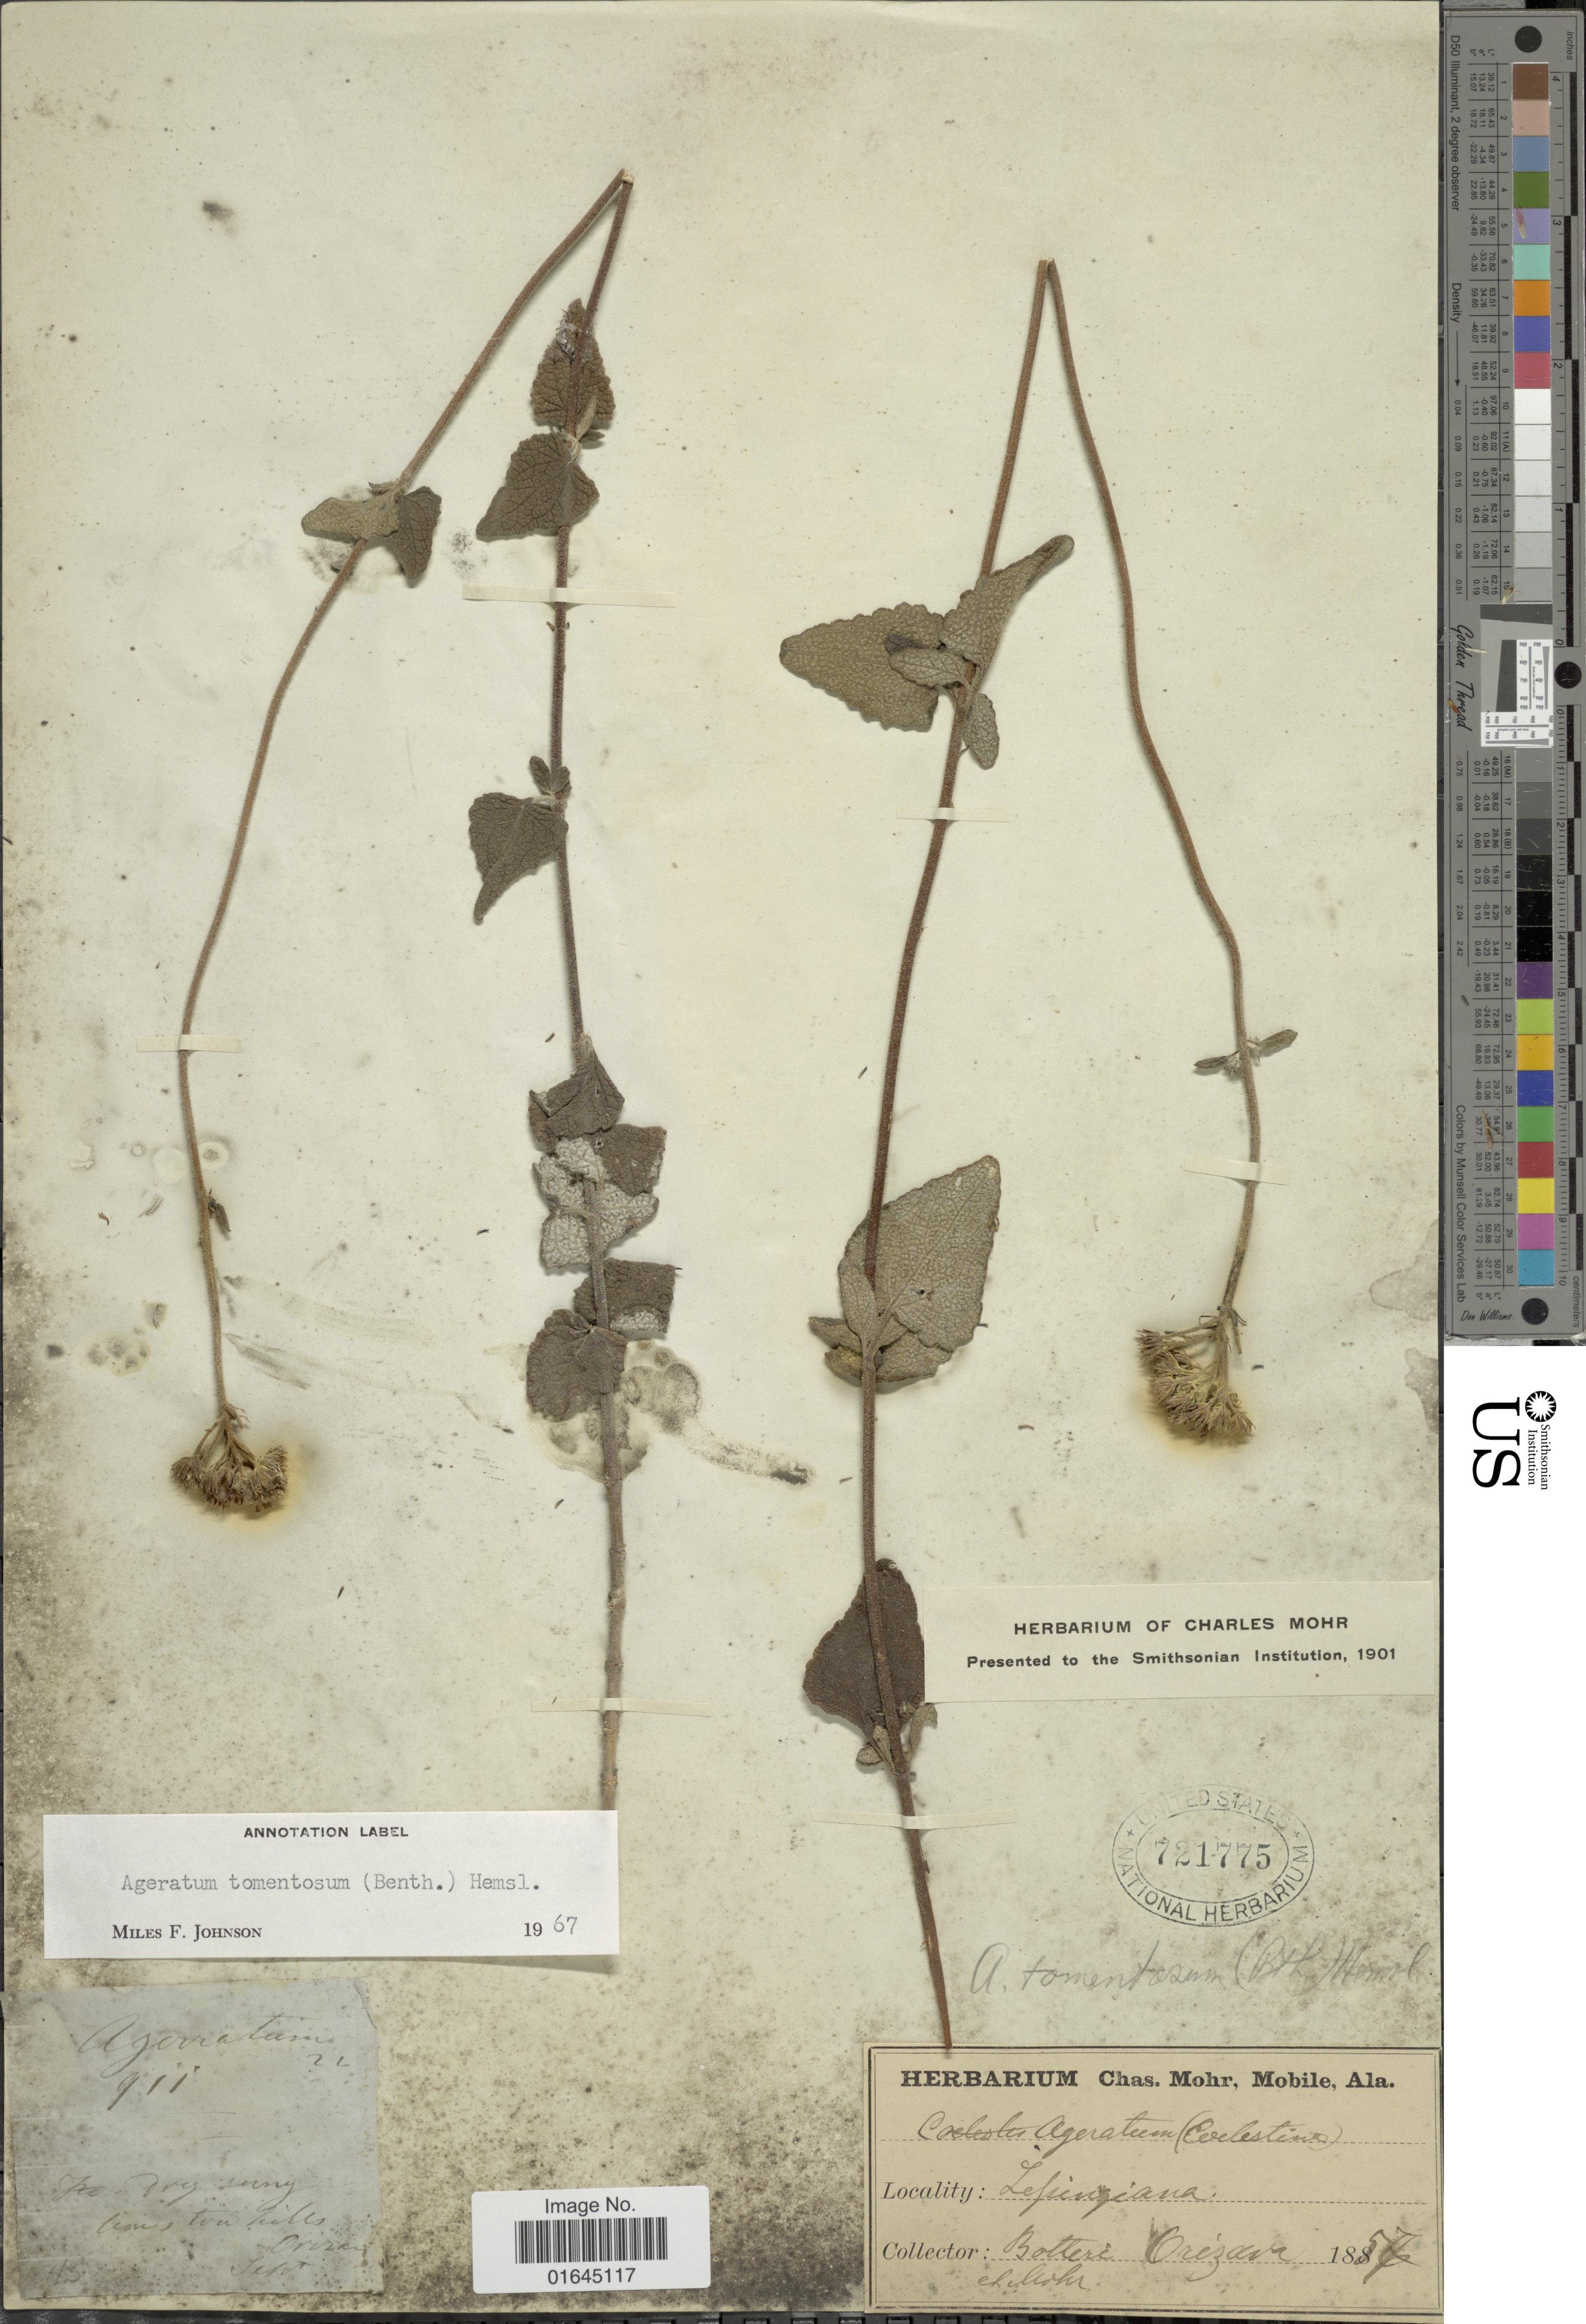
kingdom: Plantae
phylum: Tracheophyta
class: Magnoliopsida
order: Asterales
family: Asteraceae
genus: Ageratum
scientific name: Ageratum tehuacanum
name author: R.M. King & H. Rob.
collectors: -. Botteri, -. Orizaba & Mohr, --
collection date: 1876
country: Mexico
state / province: Veracruz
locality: Lejinziana. [interpreted]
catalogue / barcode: US 721775